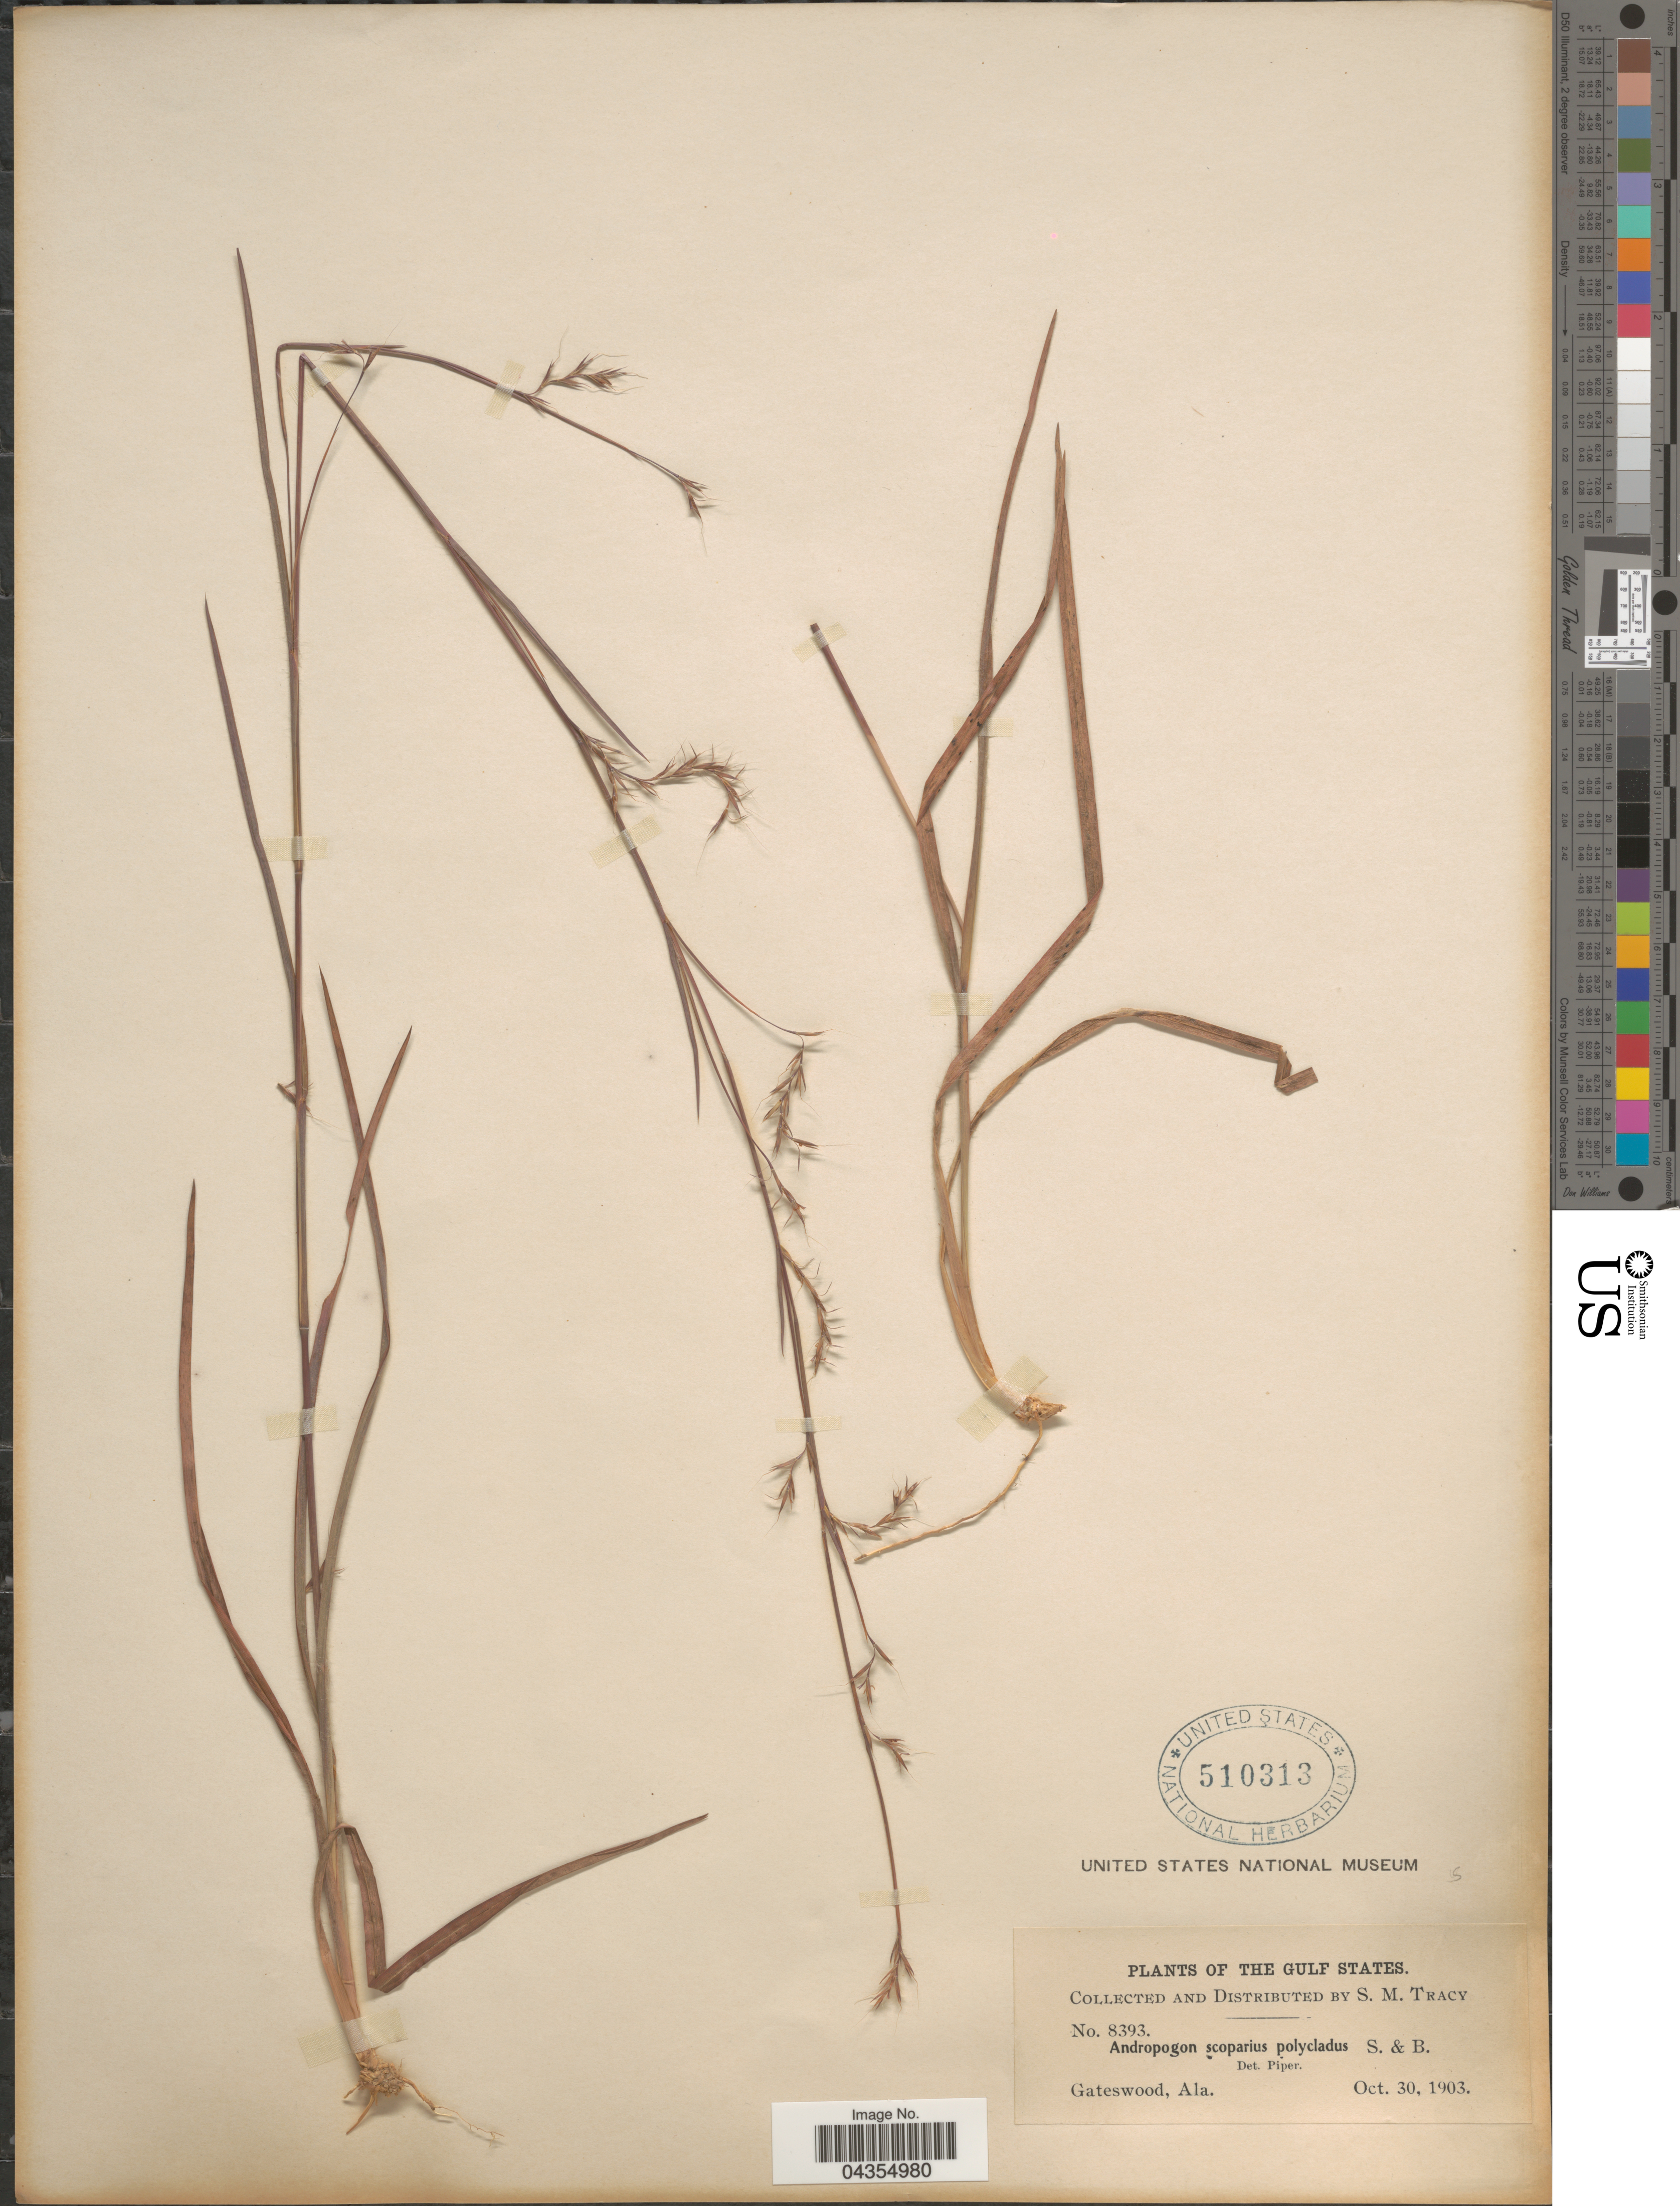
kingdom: Plantae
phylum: Tracheophyta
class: Liliopsida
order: Poales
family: Poaceae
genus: Schizachyrium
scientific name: Schizachyrium sanguineum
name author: (Retz.) Alston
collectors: S. M. Tracy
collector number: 8393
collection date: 1903-10-30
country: United States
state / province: Alabama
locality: The Gulf States. Gateswood.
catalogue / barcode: US 510313